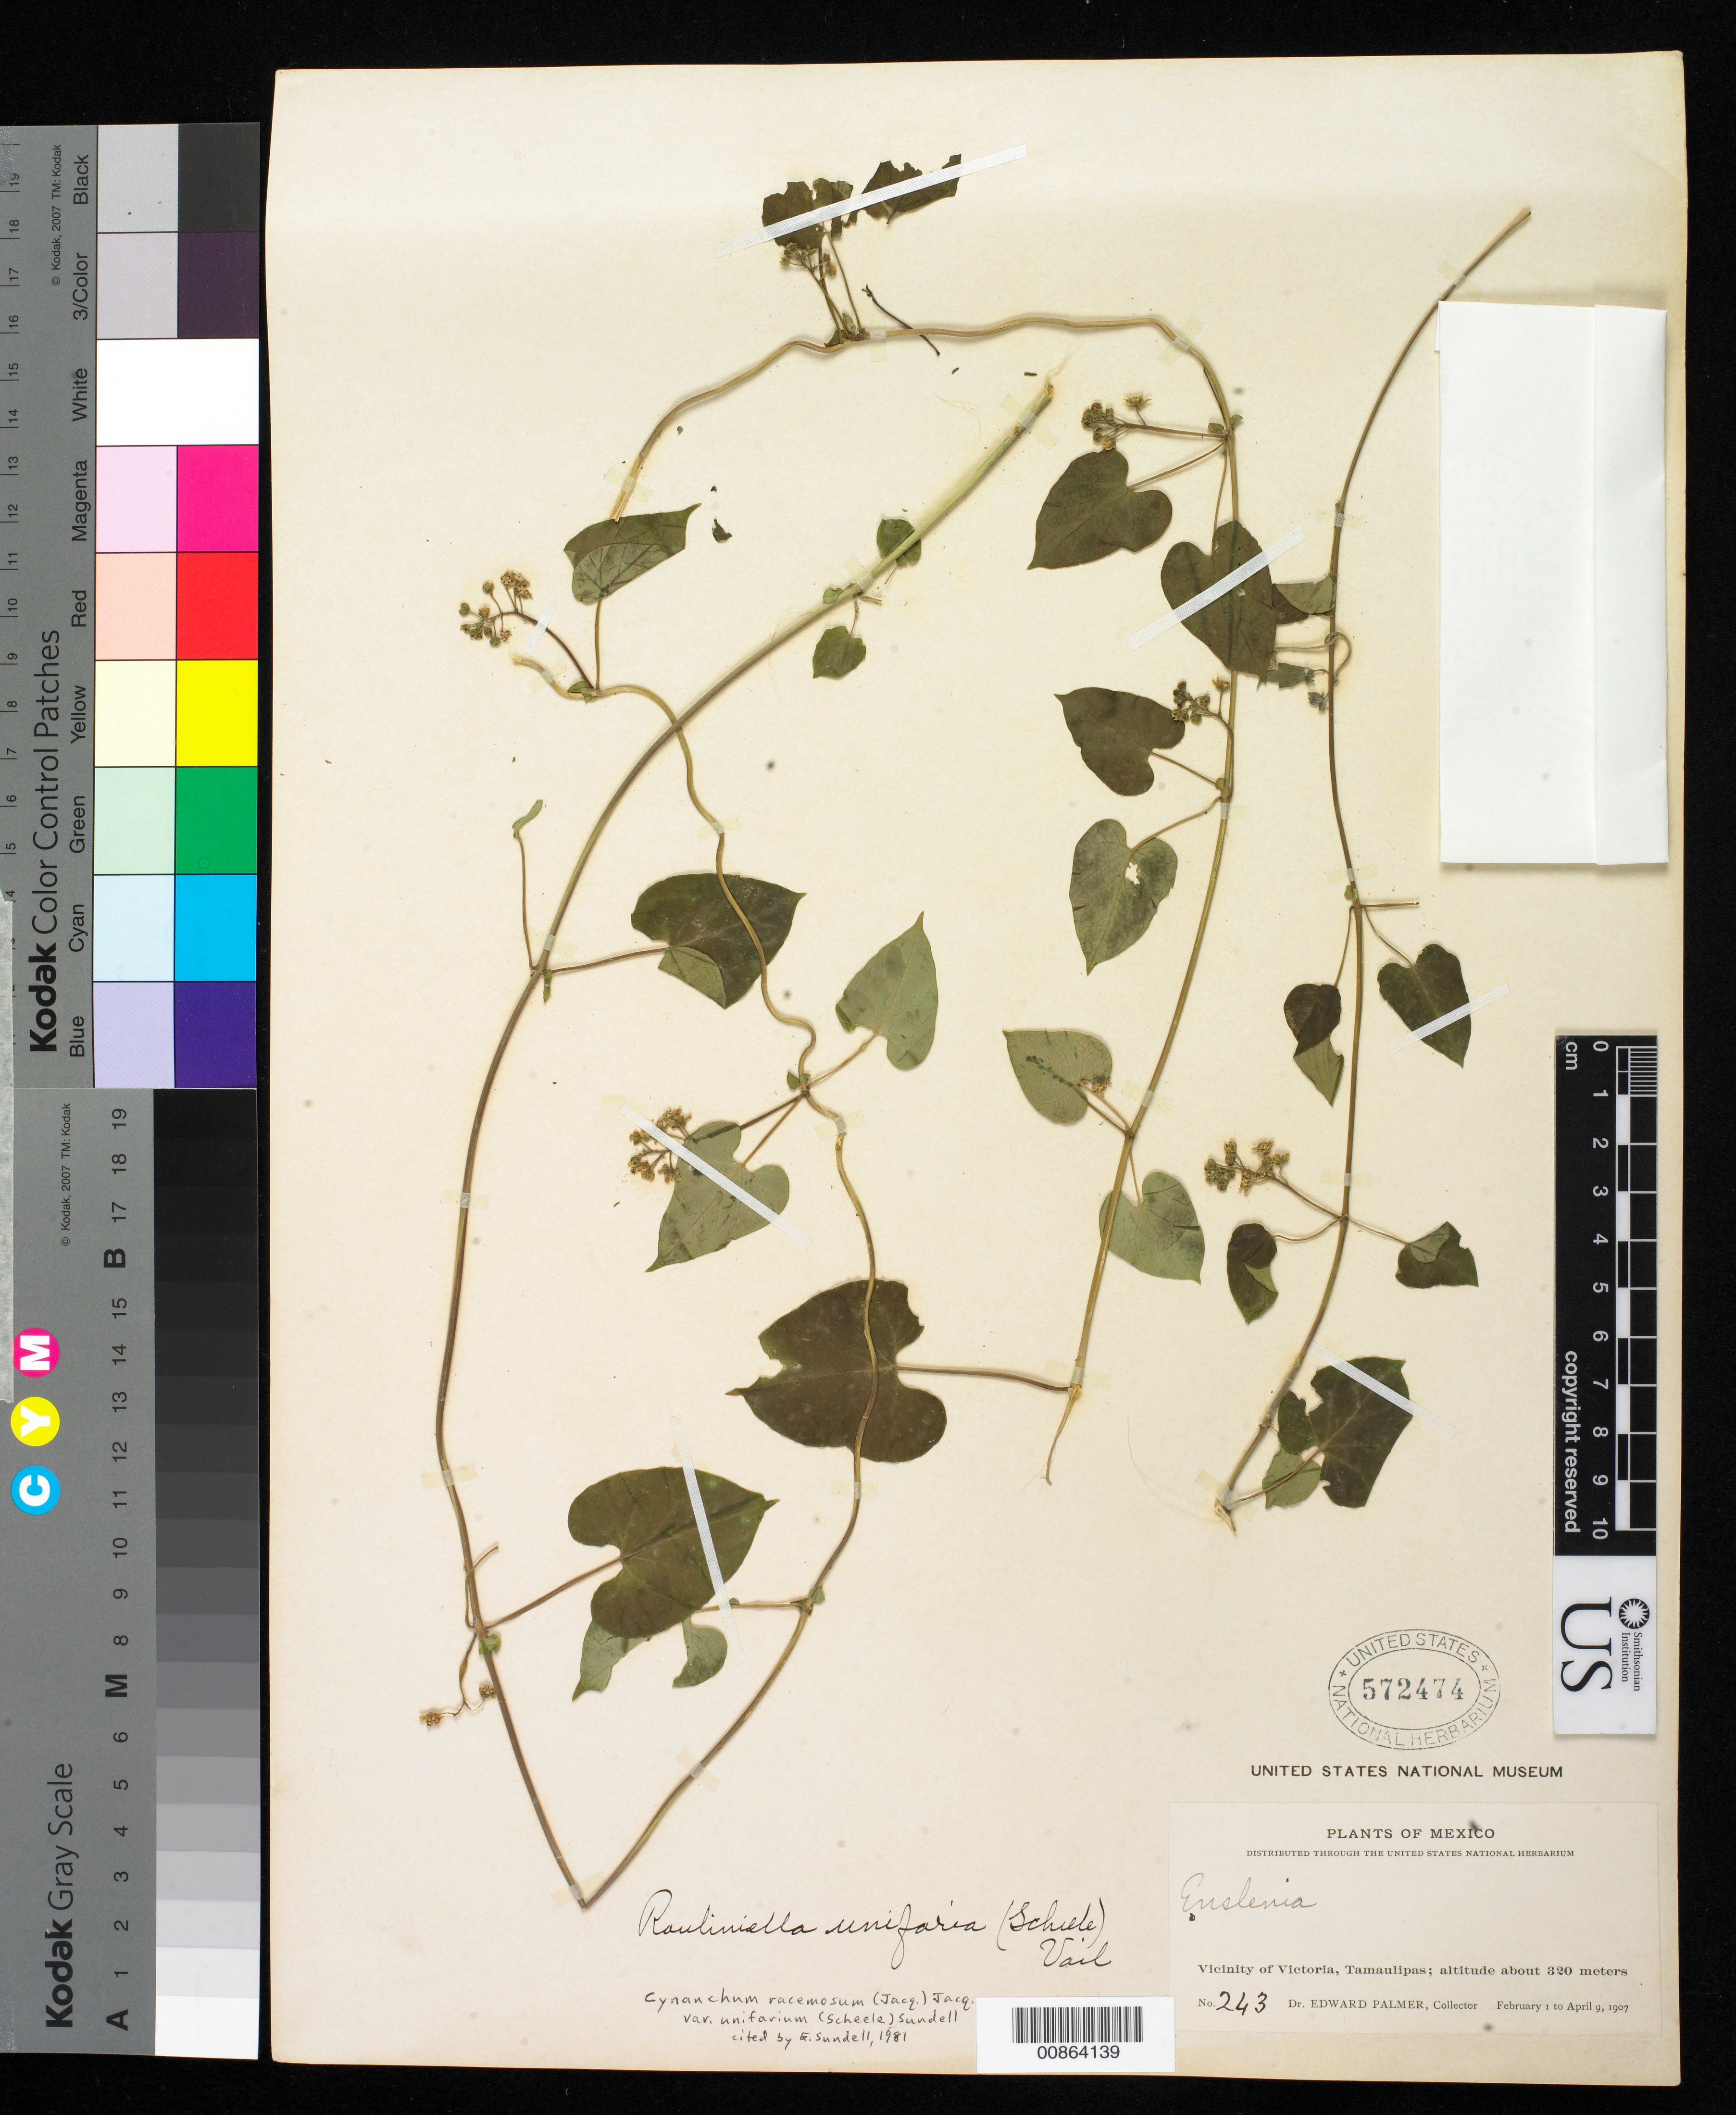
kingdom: Plantae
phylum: Tracheophyta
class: Magnoliopsida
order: Gentianales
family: Apocynaceae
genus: Cynanchum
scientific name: Cynanchum racemosum var. unifarium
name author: (Scheele) Sundell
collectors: E. Palmer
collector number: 243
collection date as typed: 01 Feb 1907 to 09 Apr 1907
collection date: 1907-02-01/1907-04-09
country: Mexico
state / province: Tamaulipas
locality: Vicinity of Victoria.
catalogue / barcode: US 572474